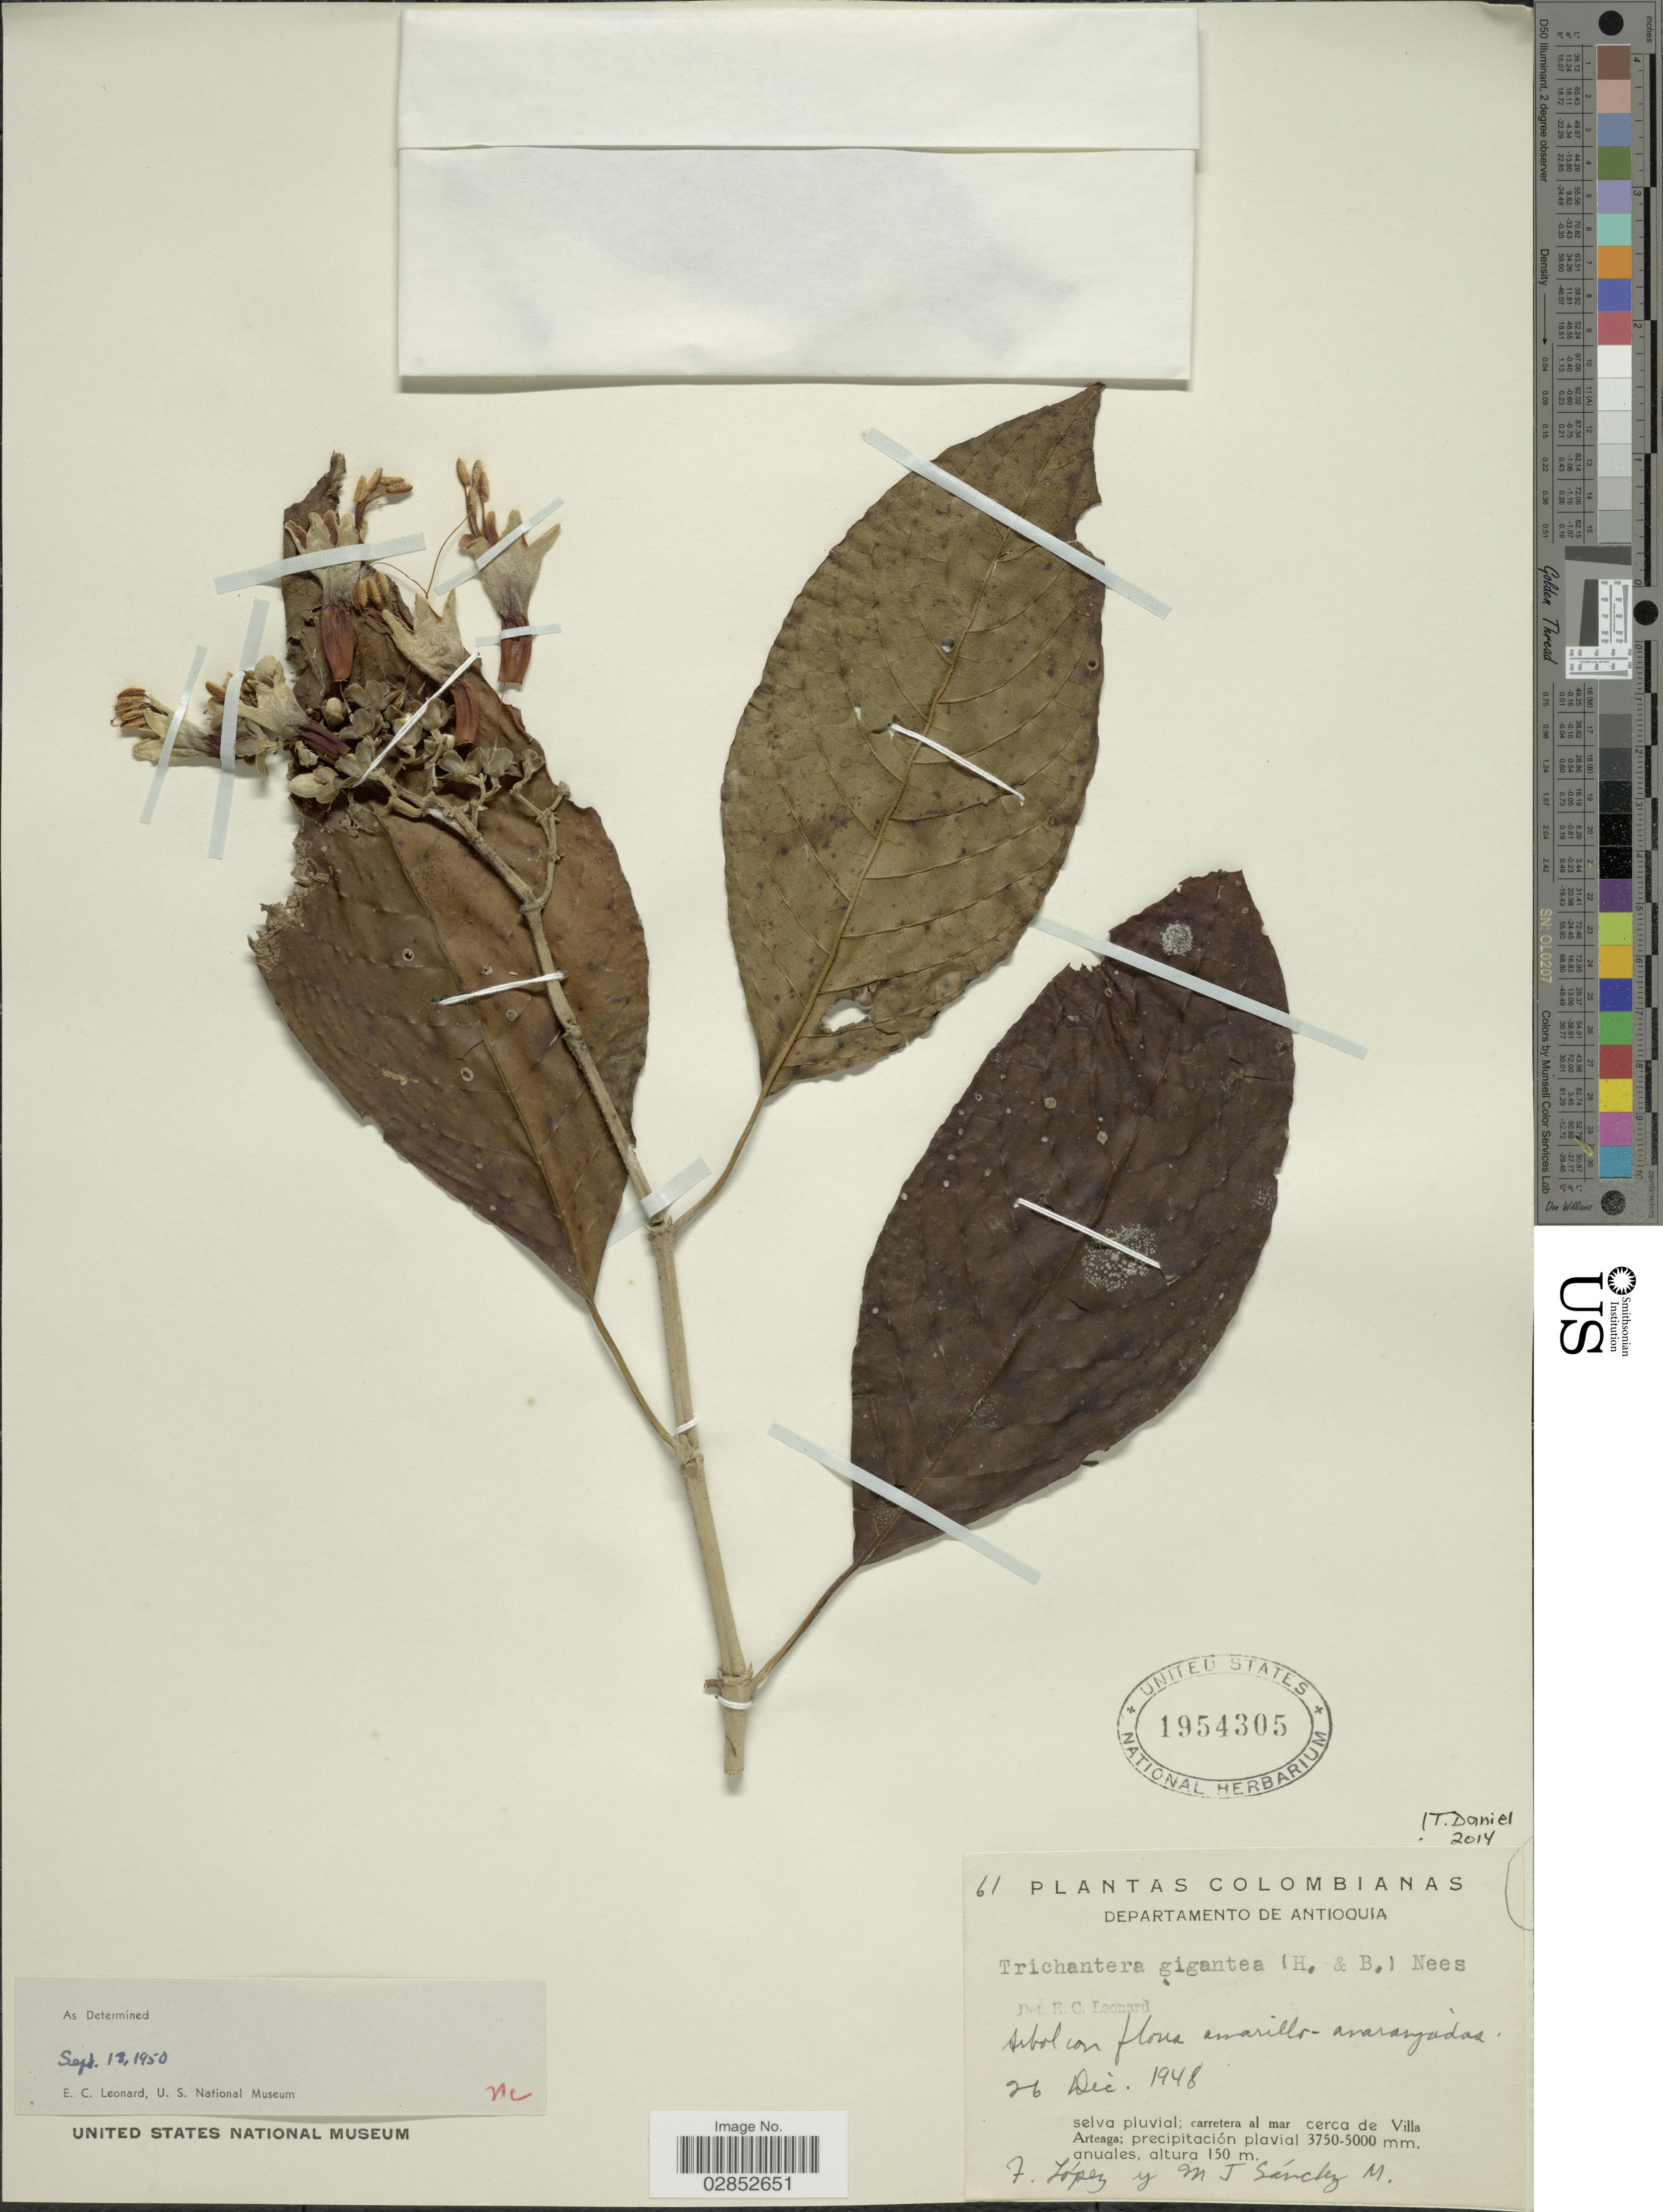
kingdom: Plantae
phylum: Tracheophyta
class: Magnoliopsida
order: Lamiales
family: Acanthaceae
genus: Trichanthera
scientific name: Trichanthera gigantea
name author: (Bonpl.) Nees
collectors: F. Lopéz & M. Sanchez M.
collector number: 61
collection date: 1948-12-26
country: Colombia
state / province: Antioquia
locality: Departamento de Antioquia, selva pluvial: carretera al mar cerca de Villa Arteaga.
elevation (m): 150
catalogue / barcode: US 1954305